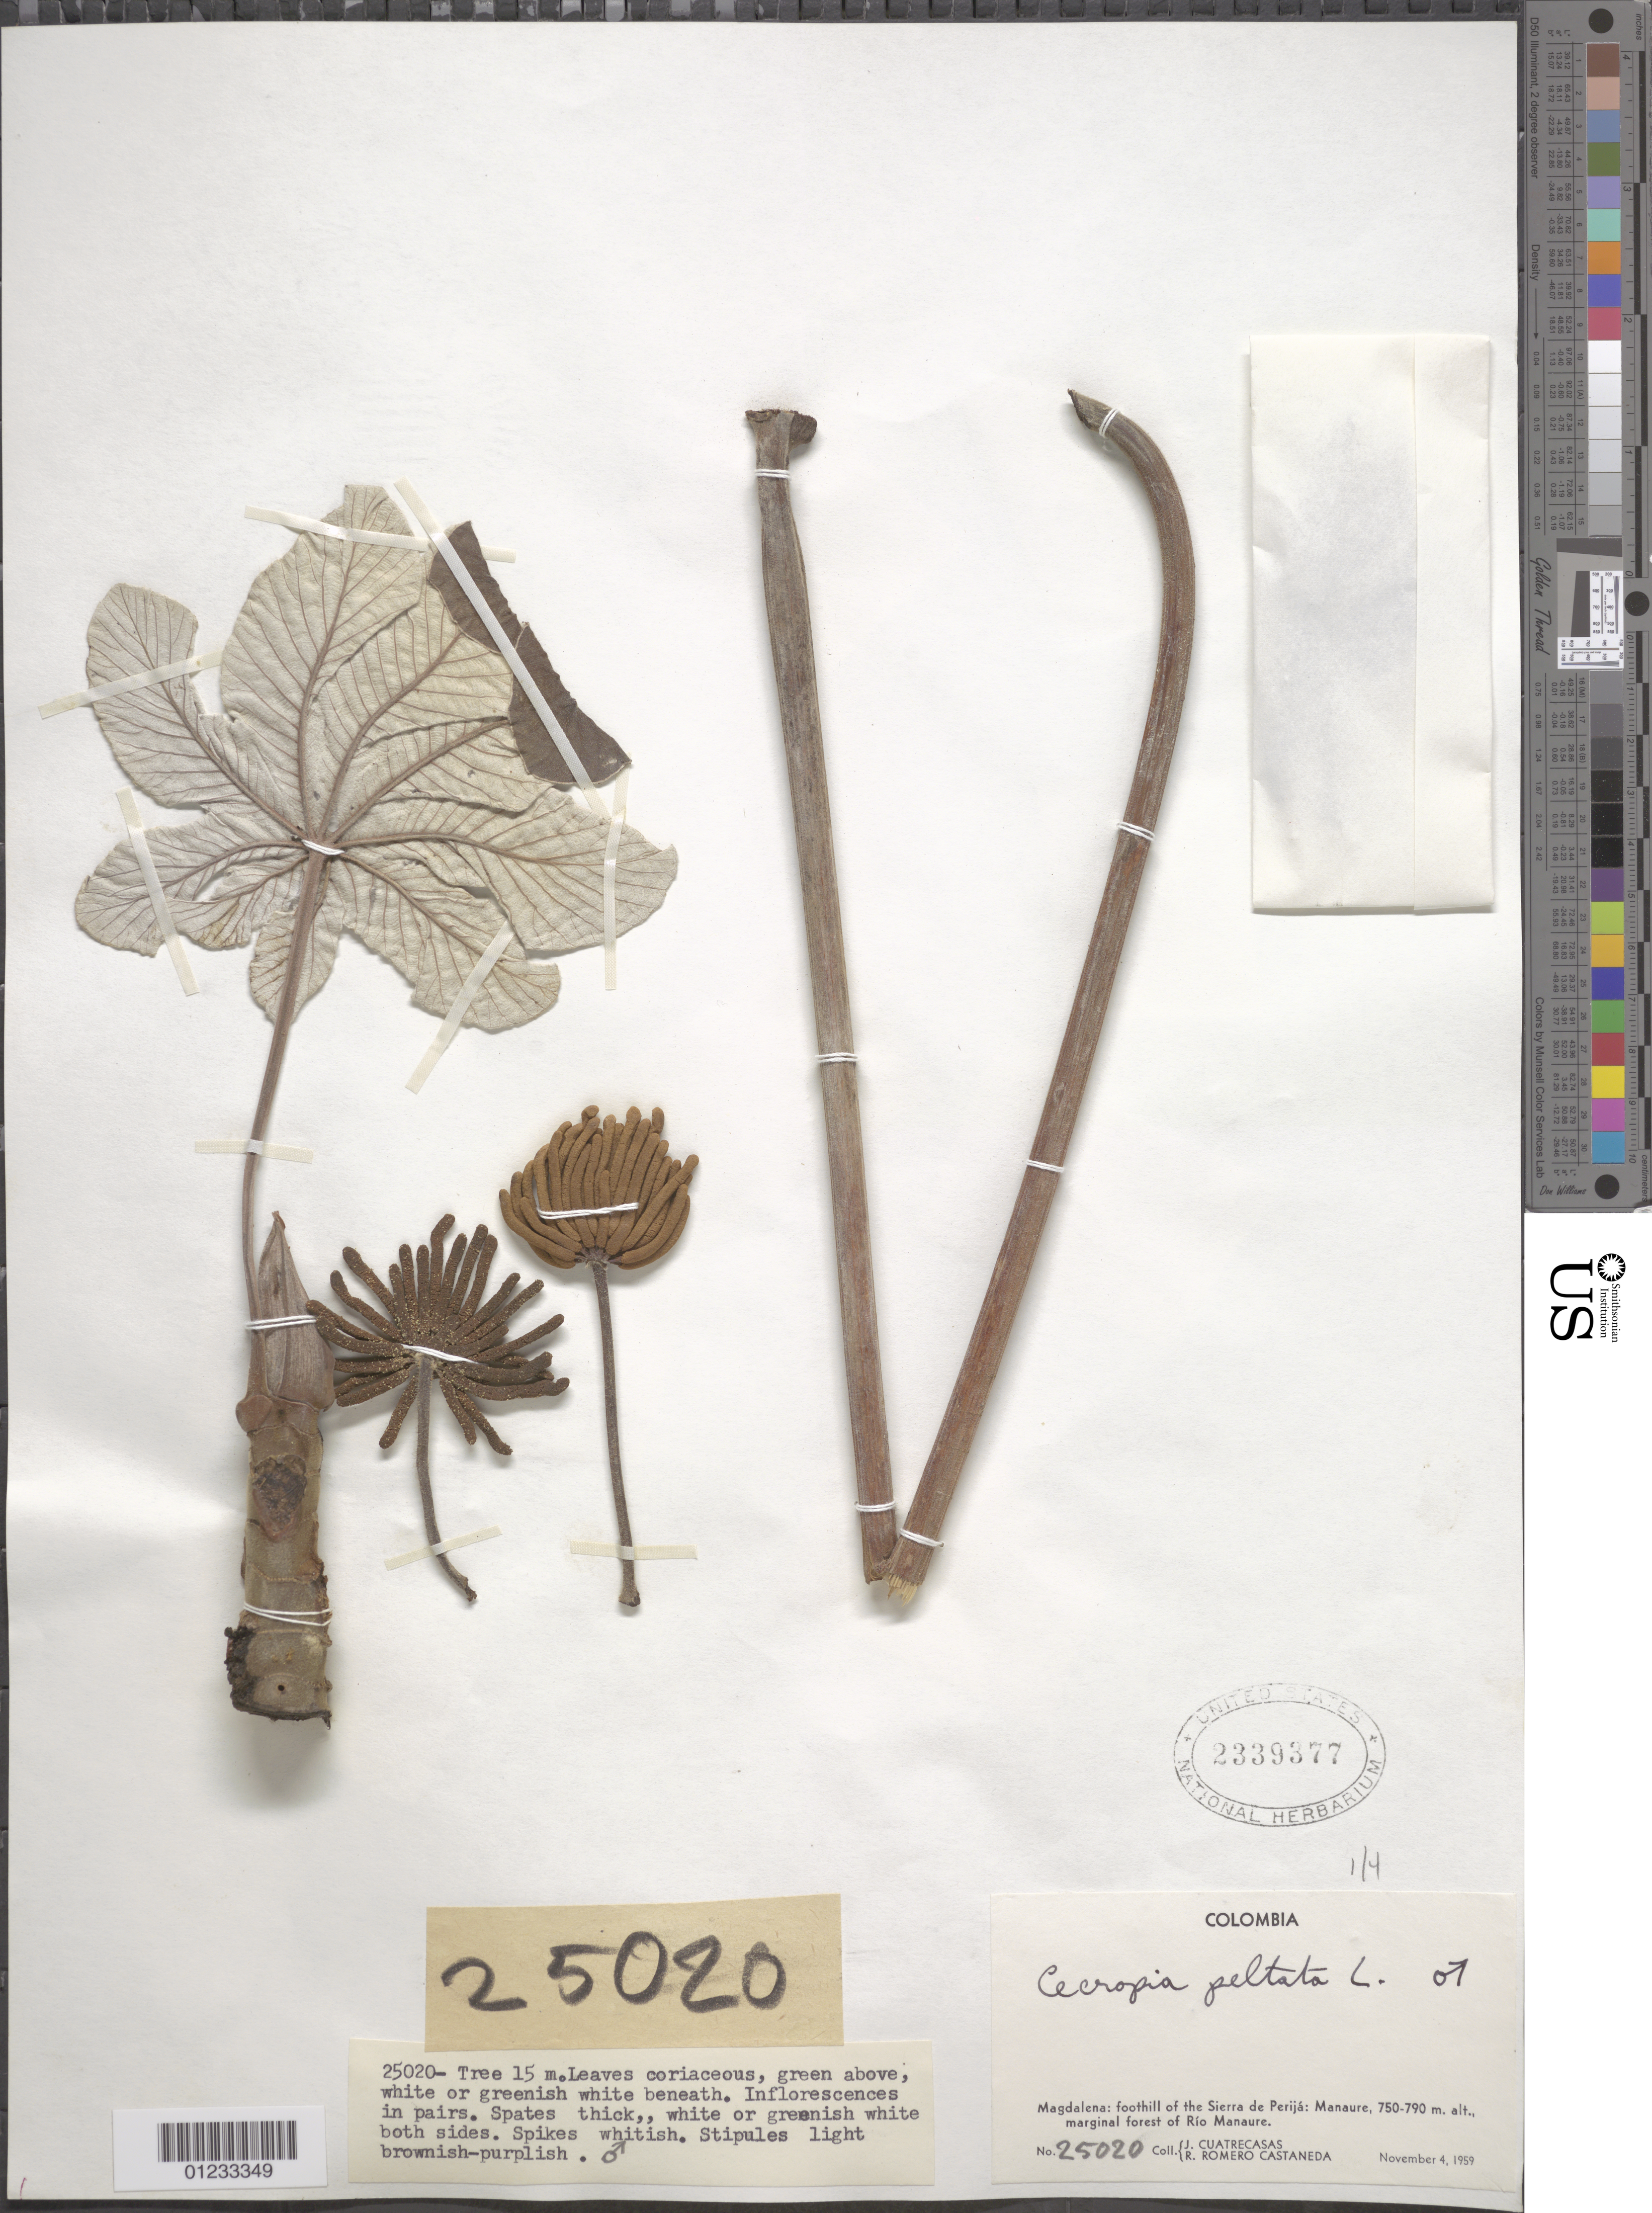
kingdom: Plantae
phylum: Tracheophyta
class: Magnoliopsida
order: Rosales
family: Urticaceae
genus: Cecropia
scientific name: Cecropia peltata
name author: L.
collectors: J. Cuatrecasas & R. Romero Castañeda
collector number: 25020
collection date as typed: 04 Nov 1959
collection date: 1959-11-04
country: Colombia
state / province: Magdalena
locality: Foothill of the Sierra de Perija; Manaure; marginal forest of Rio mananuare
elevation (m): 750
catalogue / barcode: US 2339377